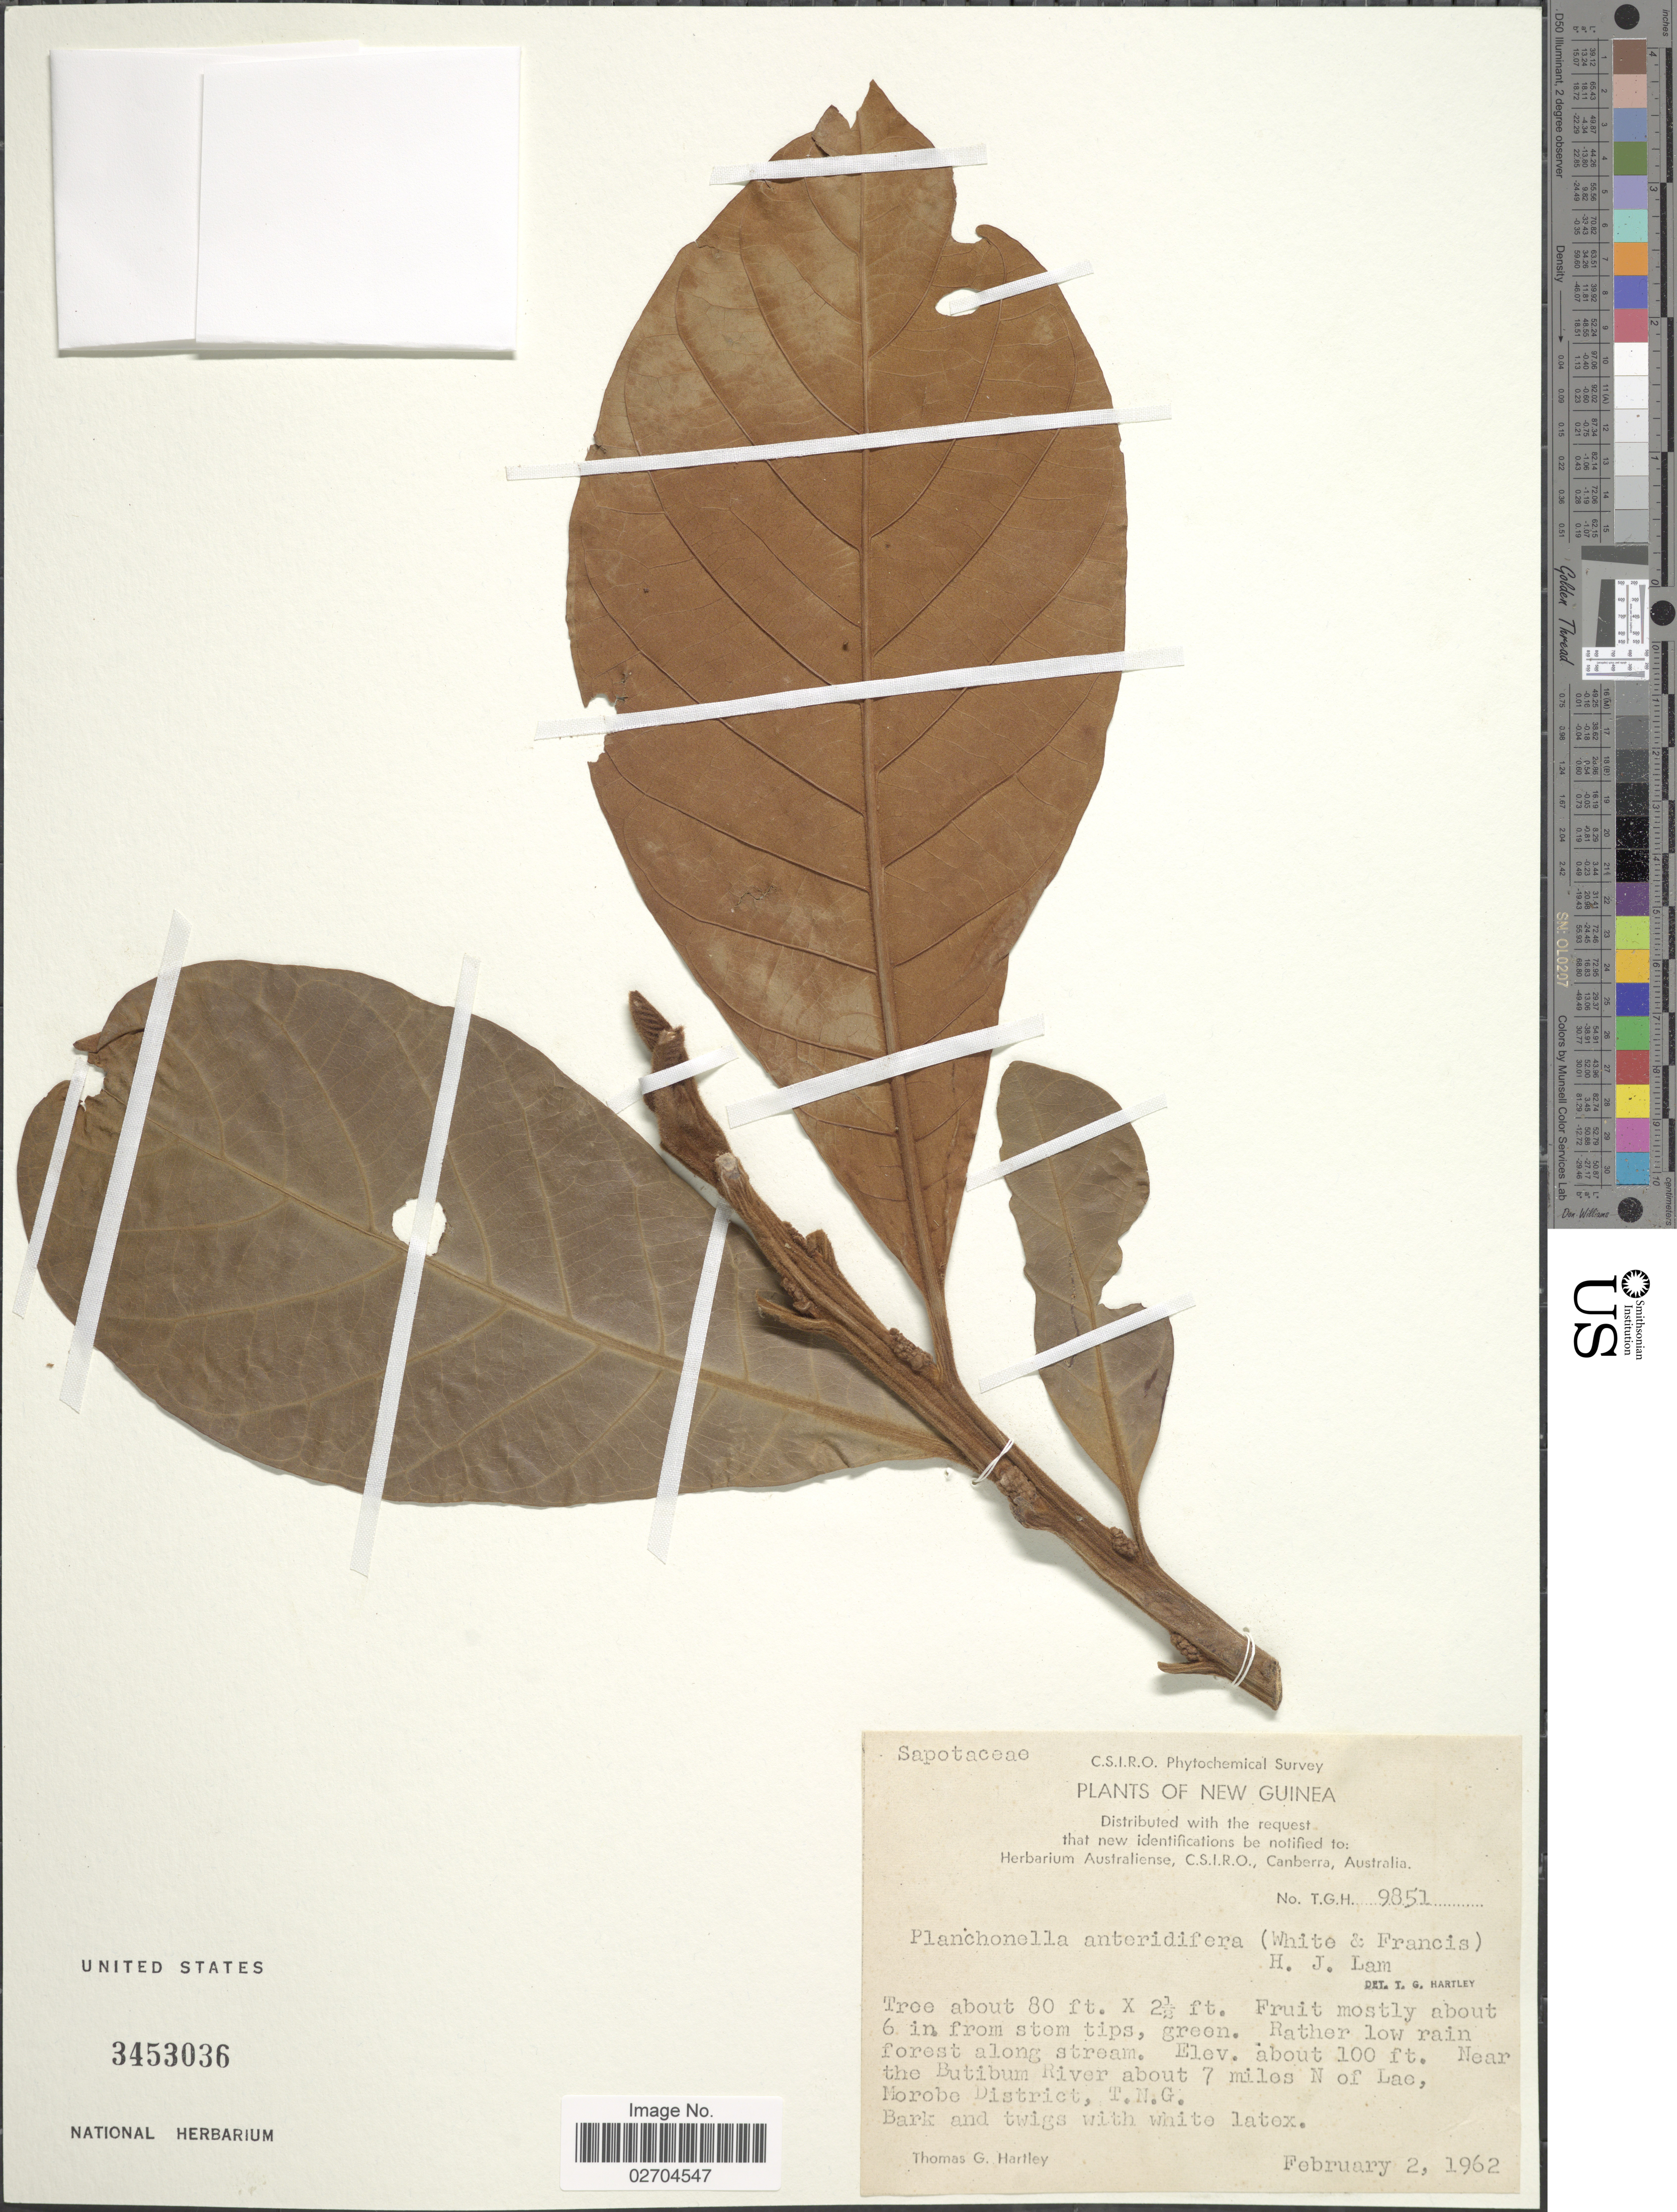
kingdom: Plantae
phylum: Tracheophyta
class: Magnoliopsida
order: Ericales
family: Sapotaceae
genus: Planchonella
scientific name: Planchonella anteridifera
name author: (C.T. White & W.D. Francis) H.J. Lam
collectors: T. G. Hartley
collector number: TGH9851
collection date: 1962-02-02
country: Papua New Guinea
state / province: Morobe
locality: Near the Butibum River about 7 miles N of Lae, Morobe District, T.N.G. New Guinea.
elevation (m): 30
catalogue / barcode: US 3453036